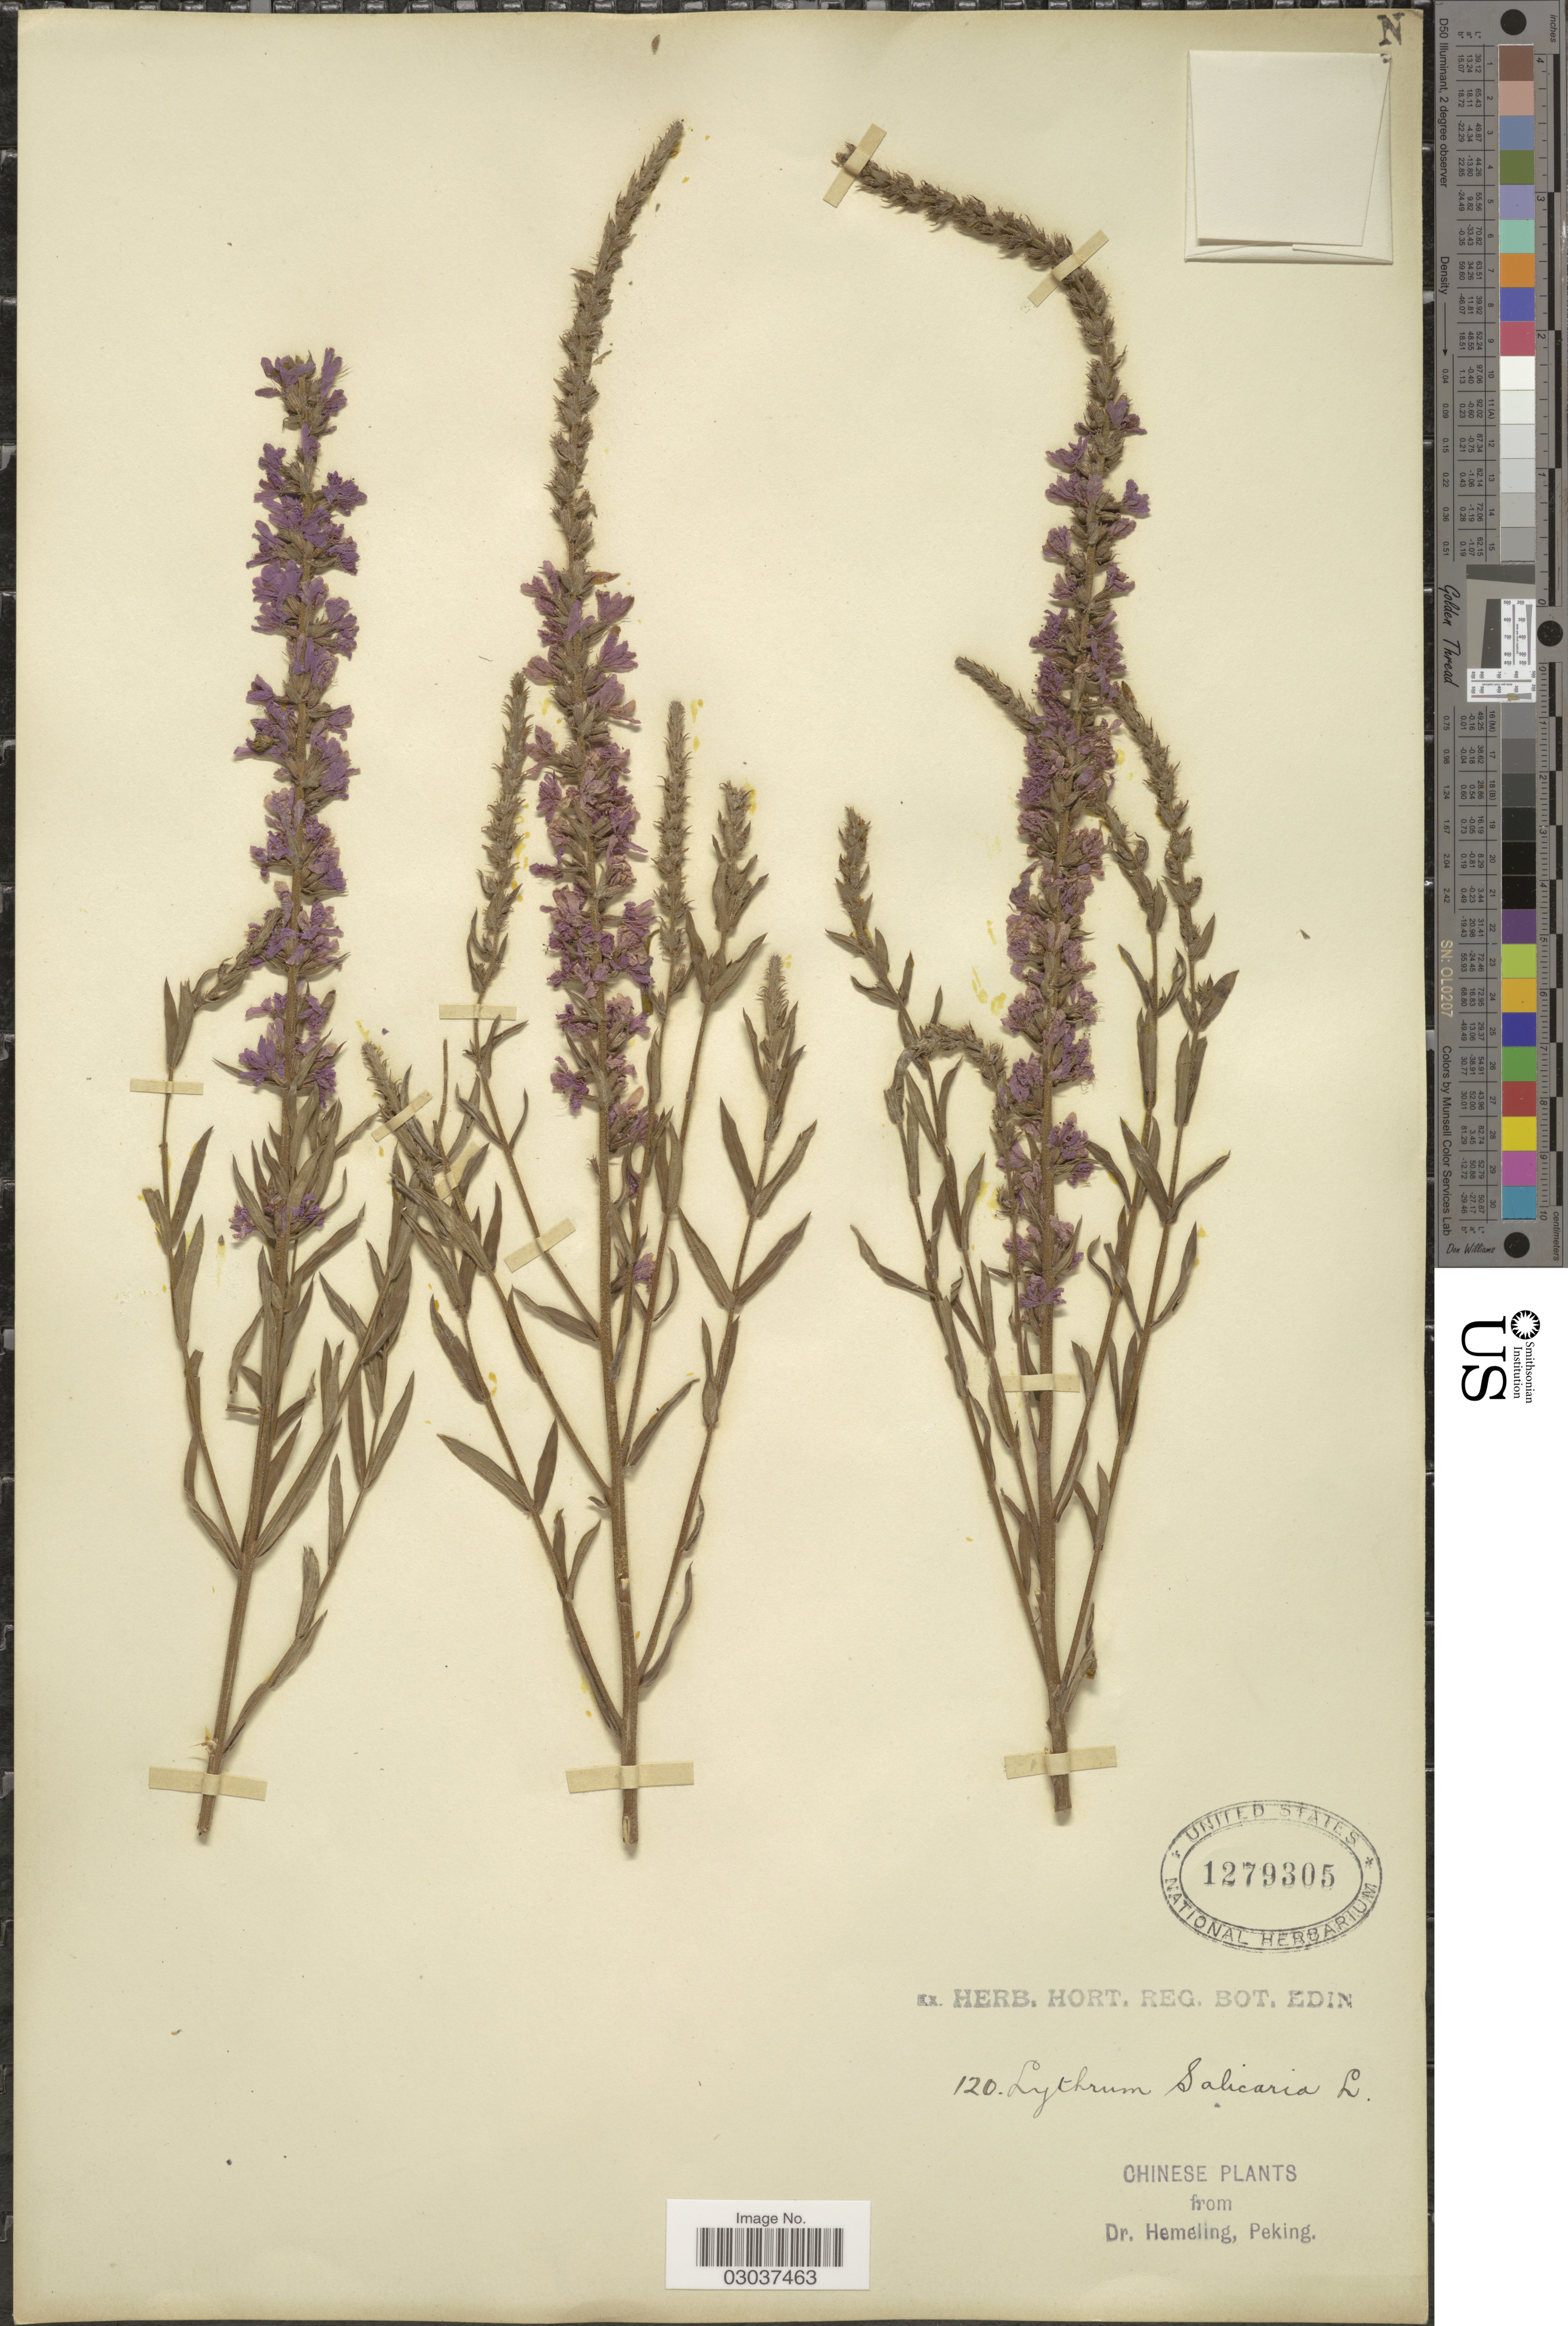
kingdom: Plantae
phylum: Tracheophyta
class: Magnoliopsida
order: Myrtales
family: Lythraceae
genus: Lythrum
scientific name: Lythrum salicaria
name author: L.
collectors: -. Hemeling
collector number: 120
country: China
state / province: Beijing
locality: Peking.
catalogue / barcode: US 1279305